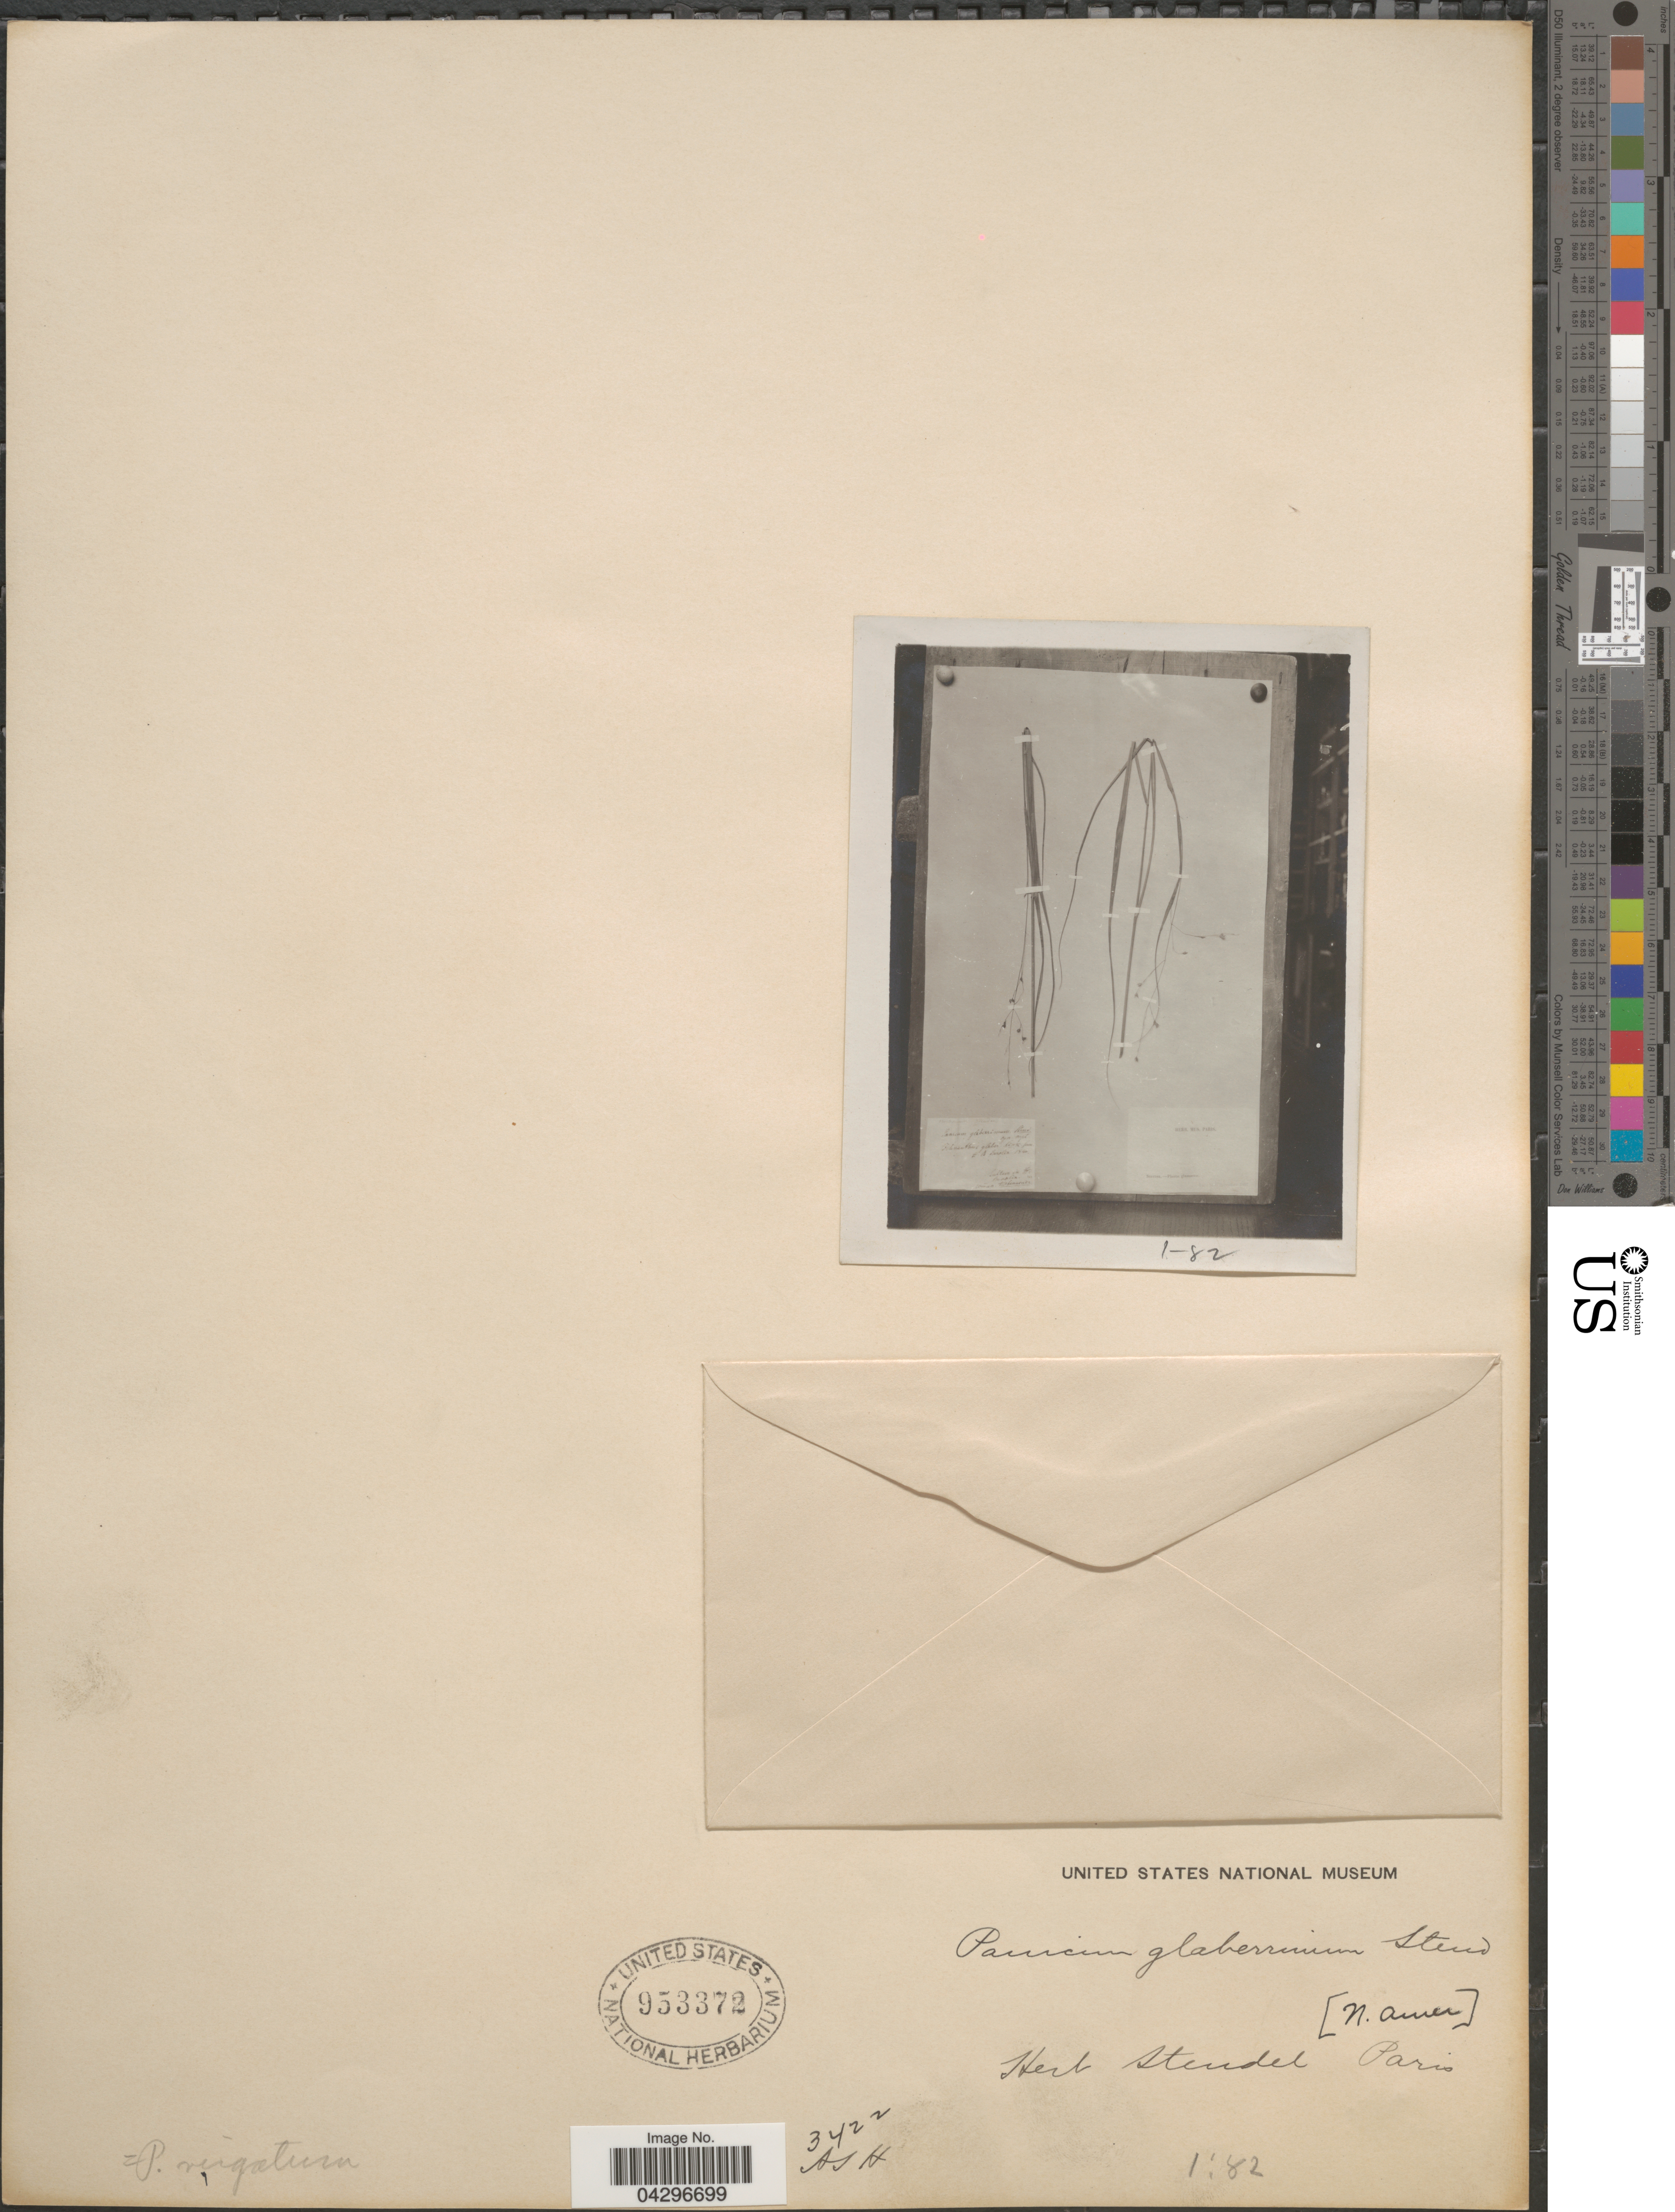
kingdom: Plantae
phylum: Tracheophyta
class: Liliopsida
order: Poales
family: Poaceae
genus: Panicum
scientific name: Panicum virgatum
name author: L.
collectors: A. H.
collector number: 3422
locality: [N. Amer].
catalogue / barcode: US 953372